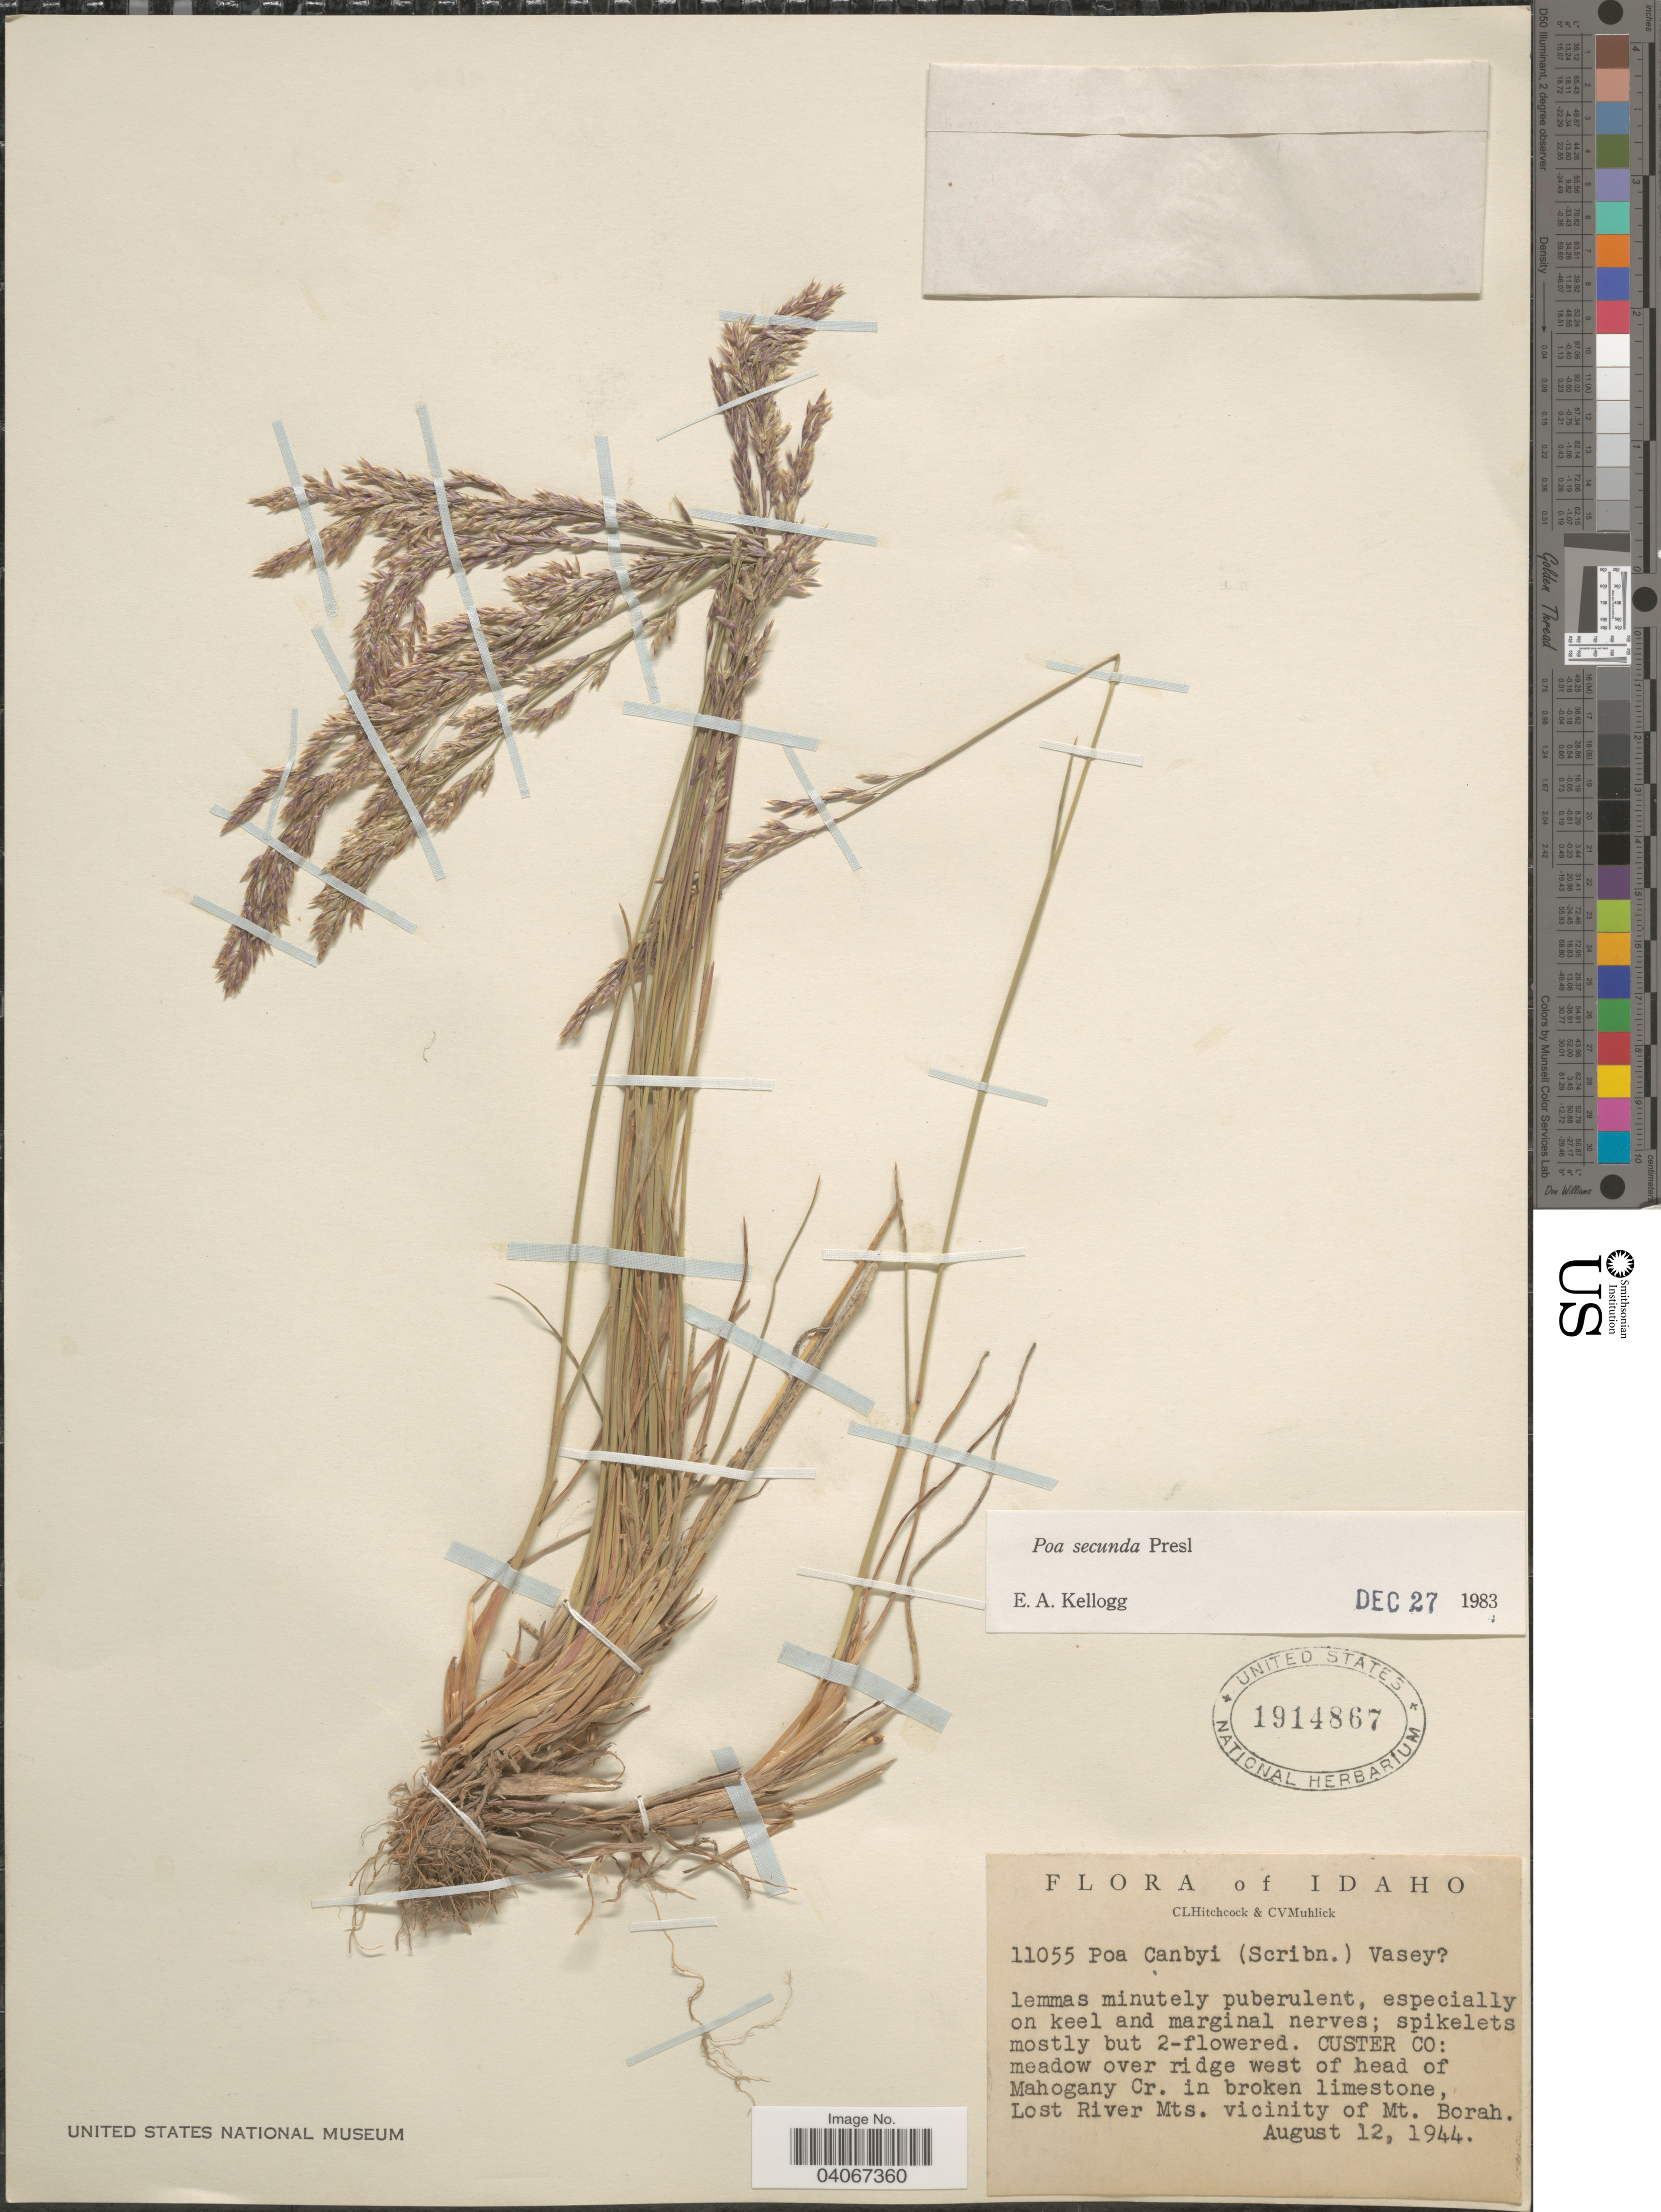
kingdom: Plantae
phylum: Tracheophyta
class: Liliopsida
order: Poales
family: Poaceae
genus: Poa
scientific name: Poa secunda subsp. secunda var. secunda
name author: J. Presl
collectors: C. L. Hitchcock & C. V. Muhlick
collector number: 11055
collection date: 1944-08-12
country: United States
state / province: Idaho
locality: Custer Co: meadow over ridge west of head of Mahogany Cr. in broken limestone, Lost River Mts. vicinity of Mt. Borah.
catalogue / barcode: US 1914867